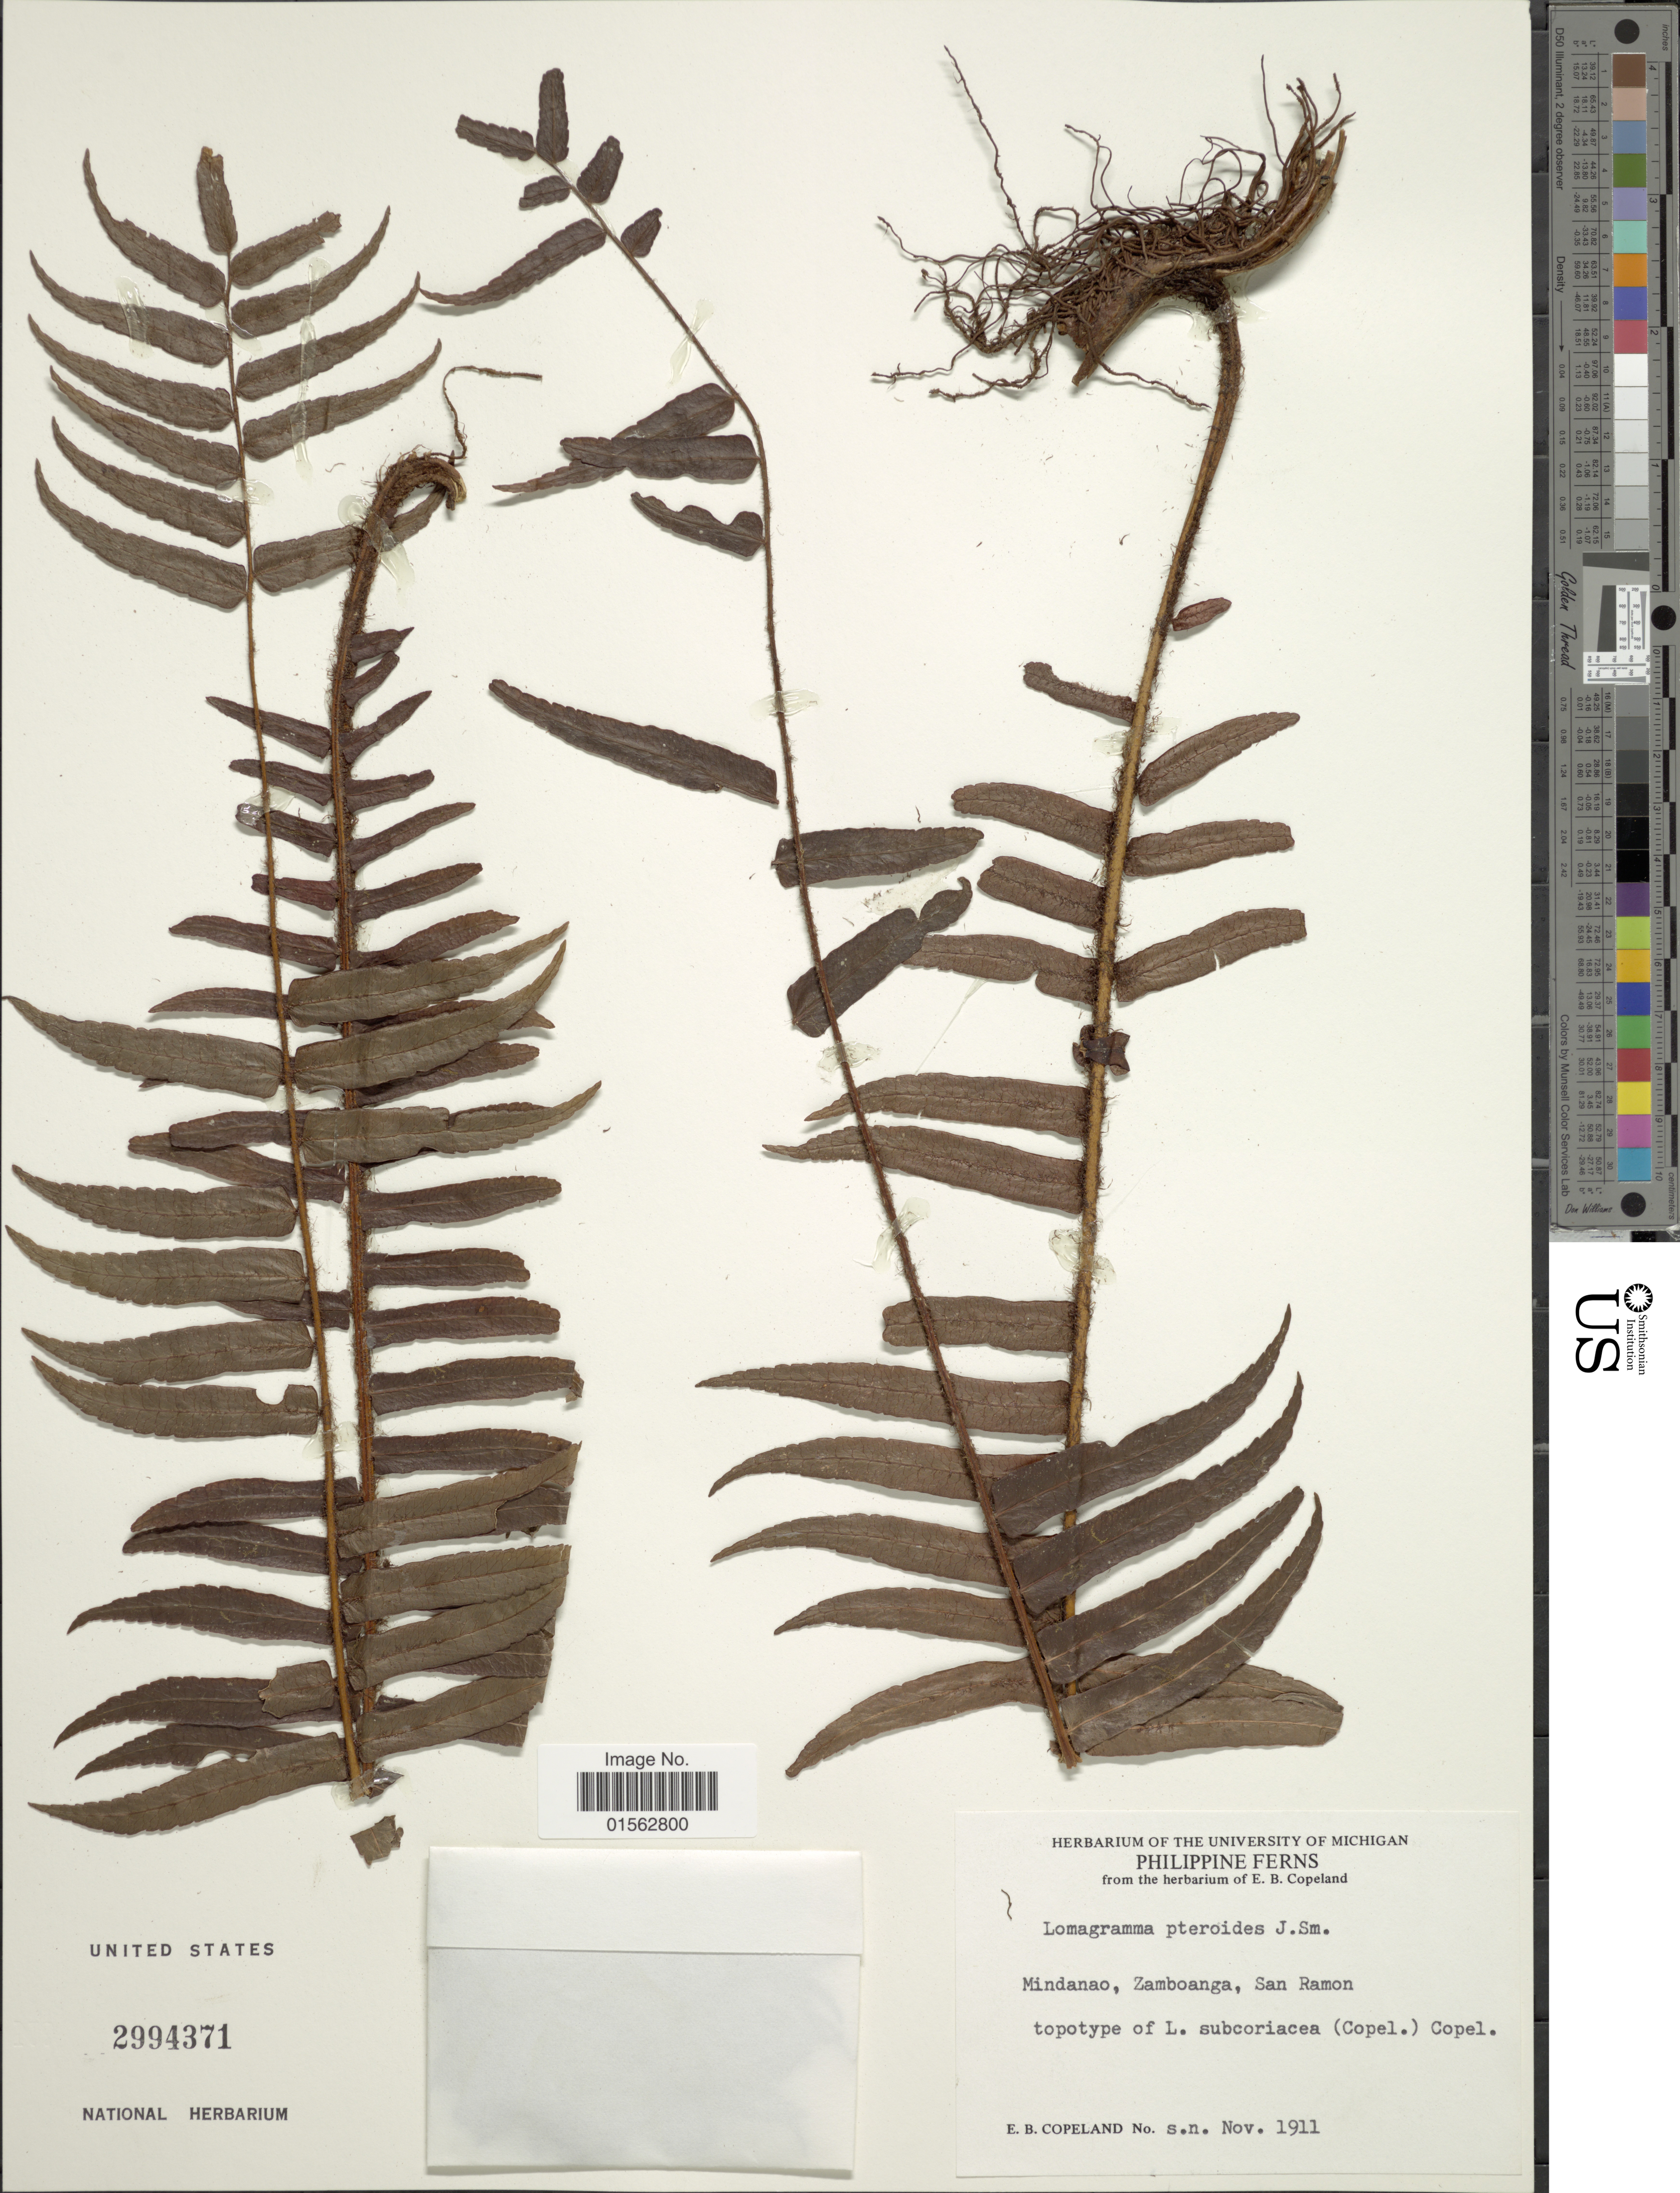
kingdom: Plantae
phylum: Tracheophyta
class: Polypodiopsida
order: Polypodiales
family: Dryopteridaceae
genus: Lomagramma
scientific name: Lomagramma pteroides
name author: J. Sm.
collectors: E. B. Copeland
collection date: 1911-11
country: Philippines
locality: Mindanao, Zamboanga, San Ramon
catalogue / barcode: US 2994371